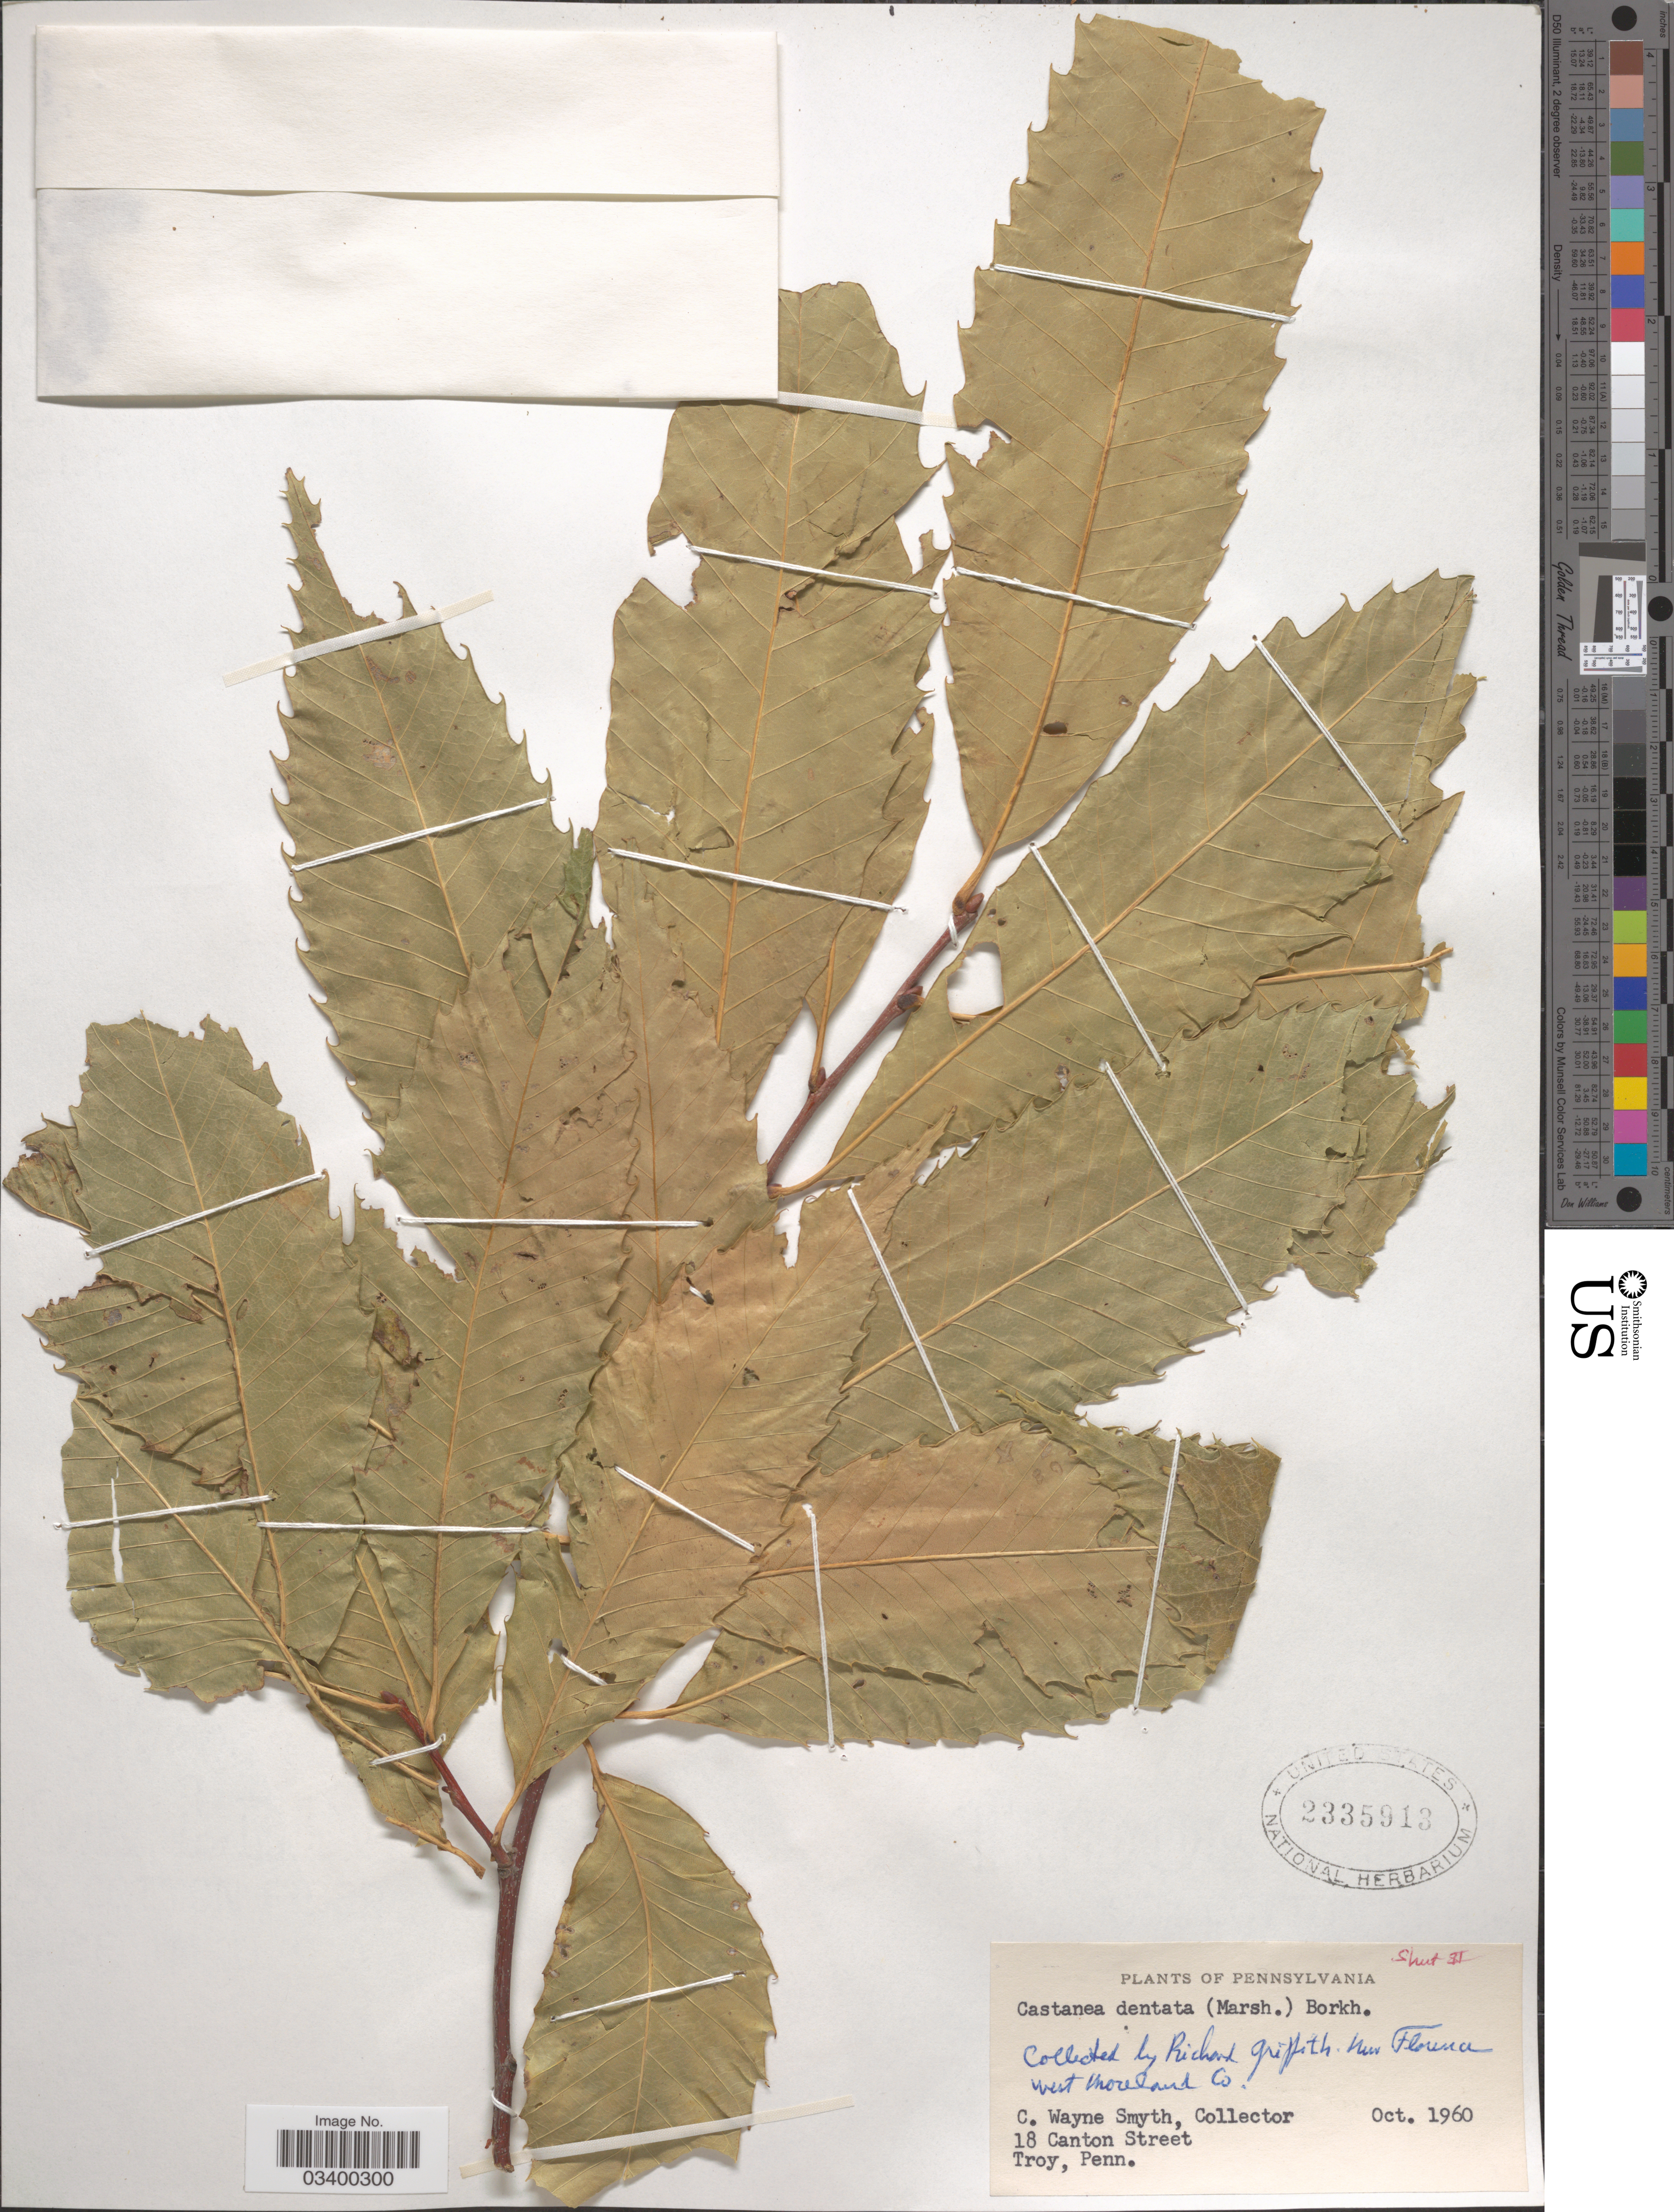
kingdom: Plantae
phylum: Tracheophyta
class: Magnoliopsida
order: Fagales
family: Fagaceae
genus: Castanea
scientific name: Castanea dentata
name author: (Marshall) Borkh.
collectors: R. Griffith & C. Smyth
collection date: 1960-10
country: United States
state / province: Pennsylvania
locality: New Florence Westmoreland Co.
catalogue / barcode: US 2335913